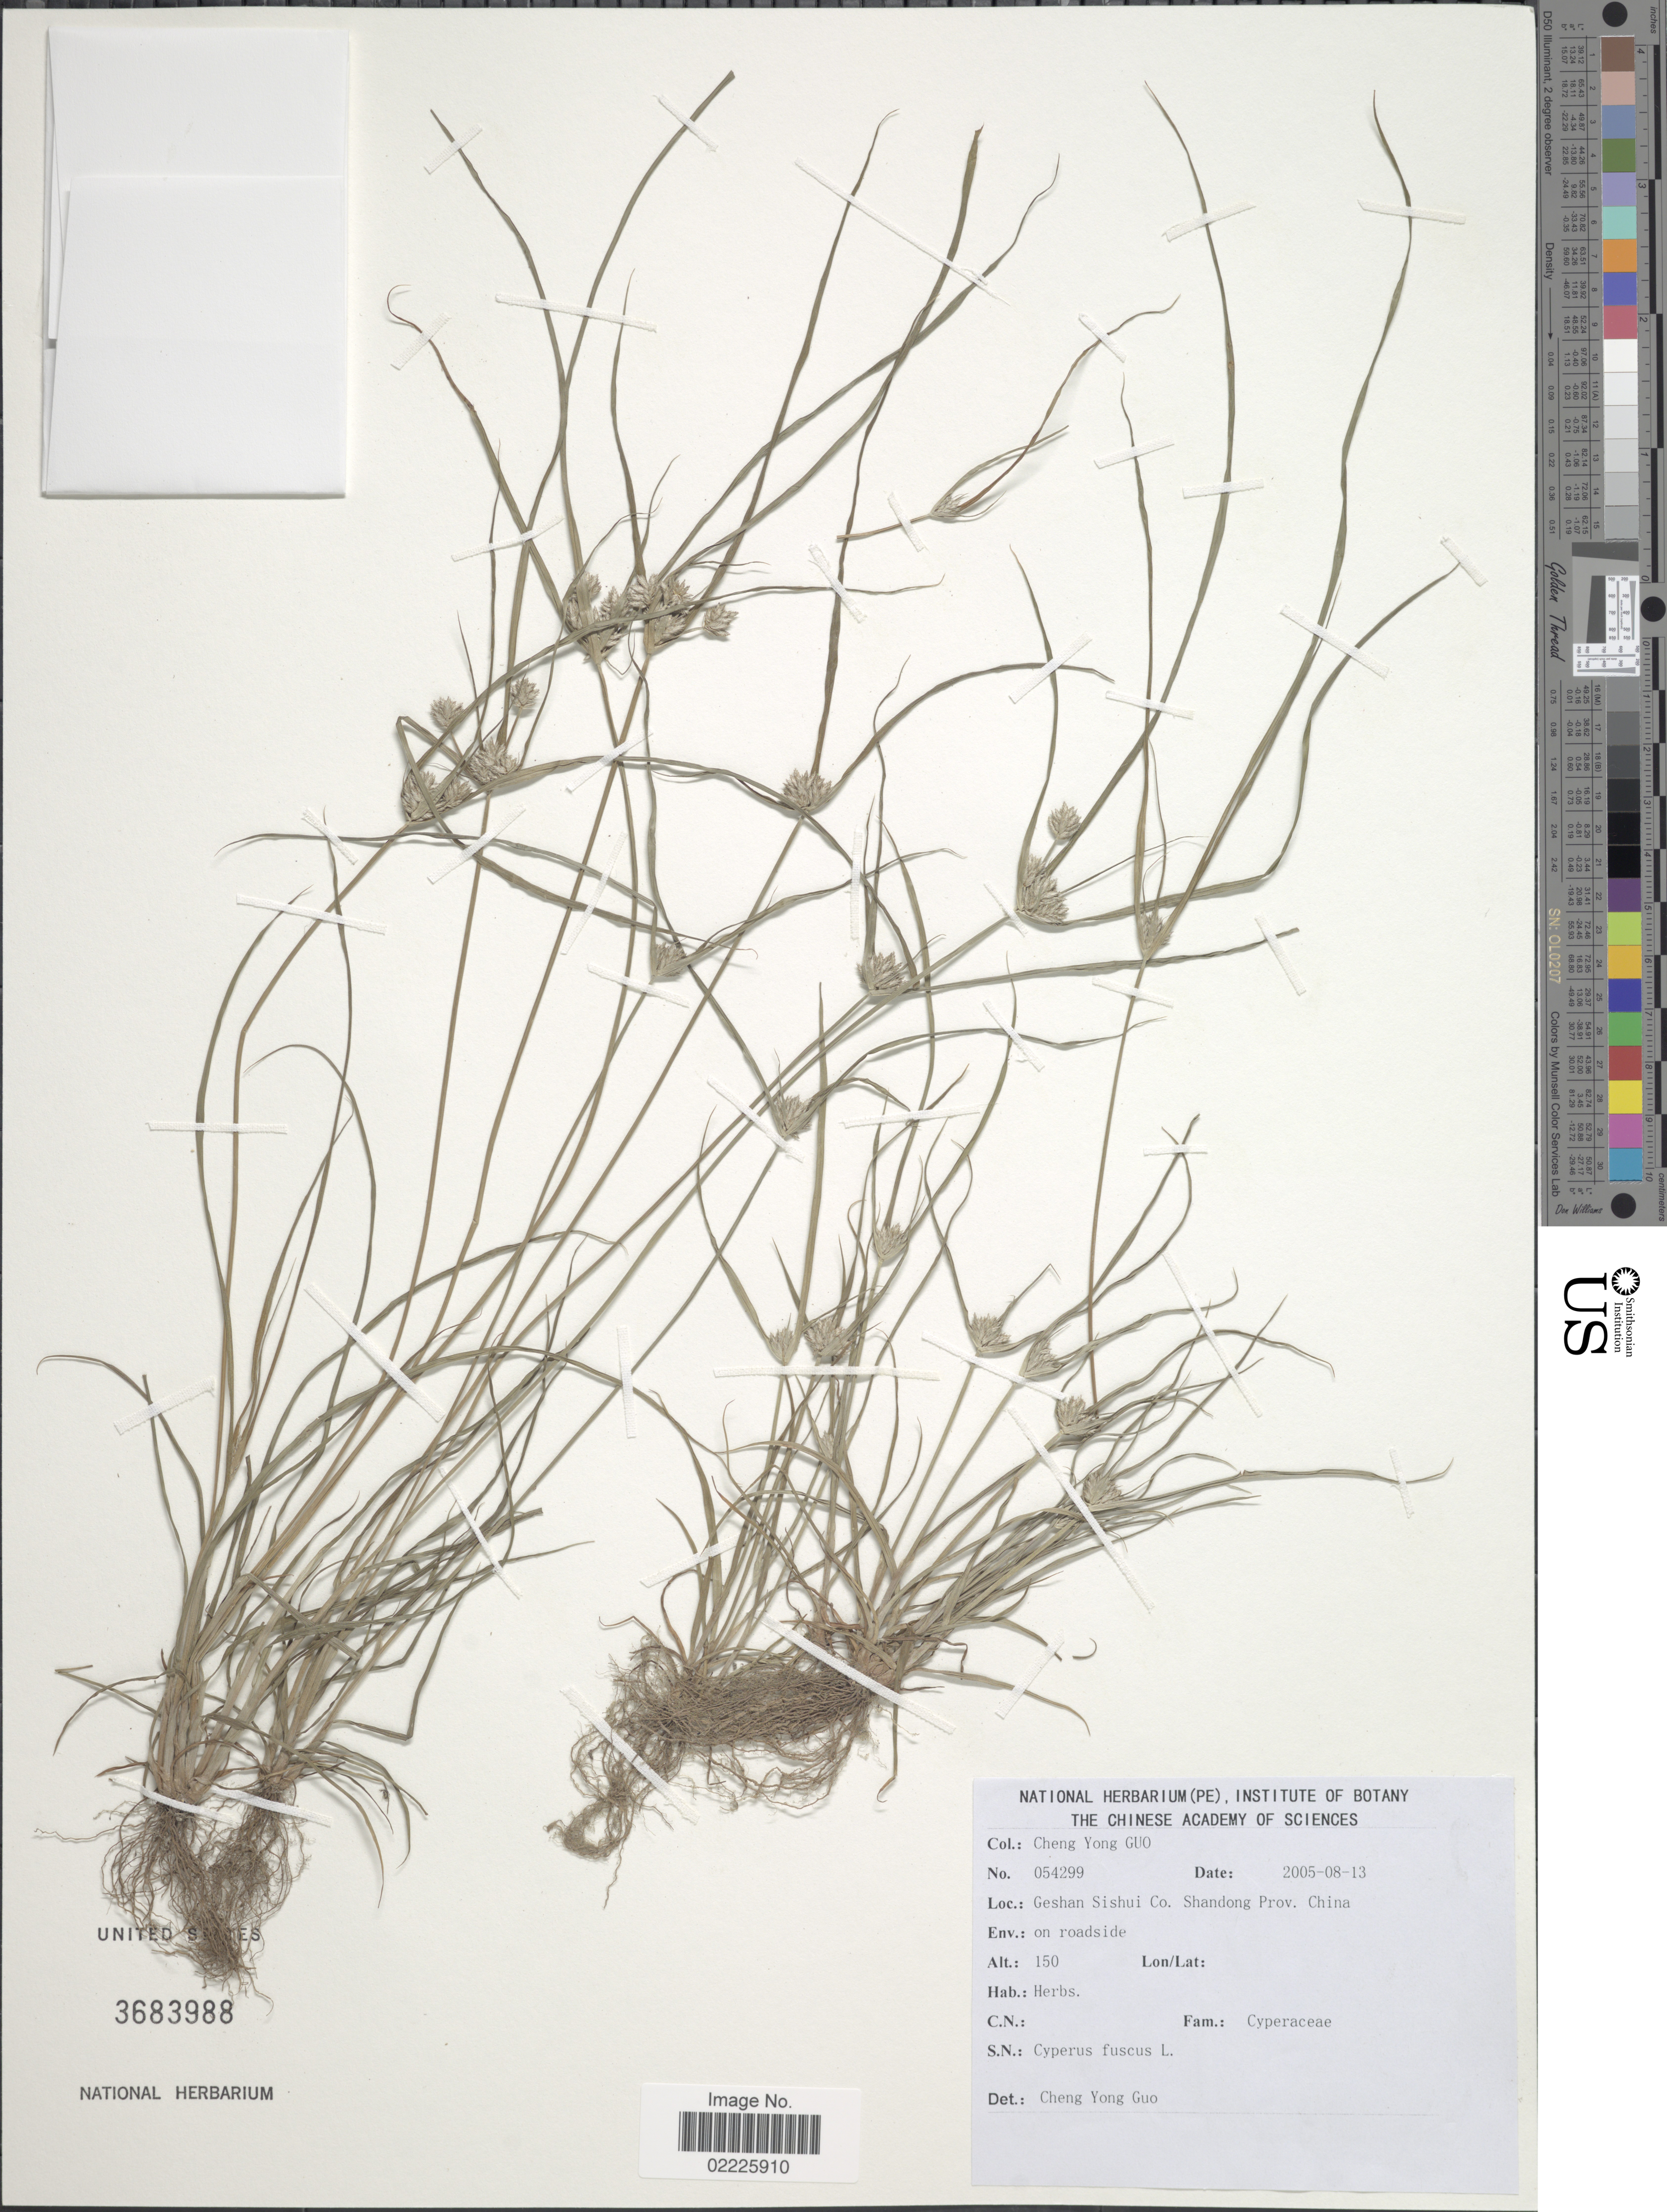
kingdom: Plantae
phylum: Tracheophyta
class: Liliopsida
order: Poales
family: Cyperaceae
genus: Cyperus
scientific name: Cyperus fuscus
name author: L.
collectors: Goucheng-yong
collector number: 054299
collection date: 2005-08-13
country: China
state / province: Shandong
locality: Geshan Sishui Co. Shandong Prov.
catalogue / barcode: US 3683988